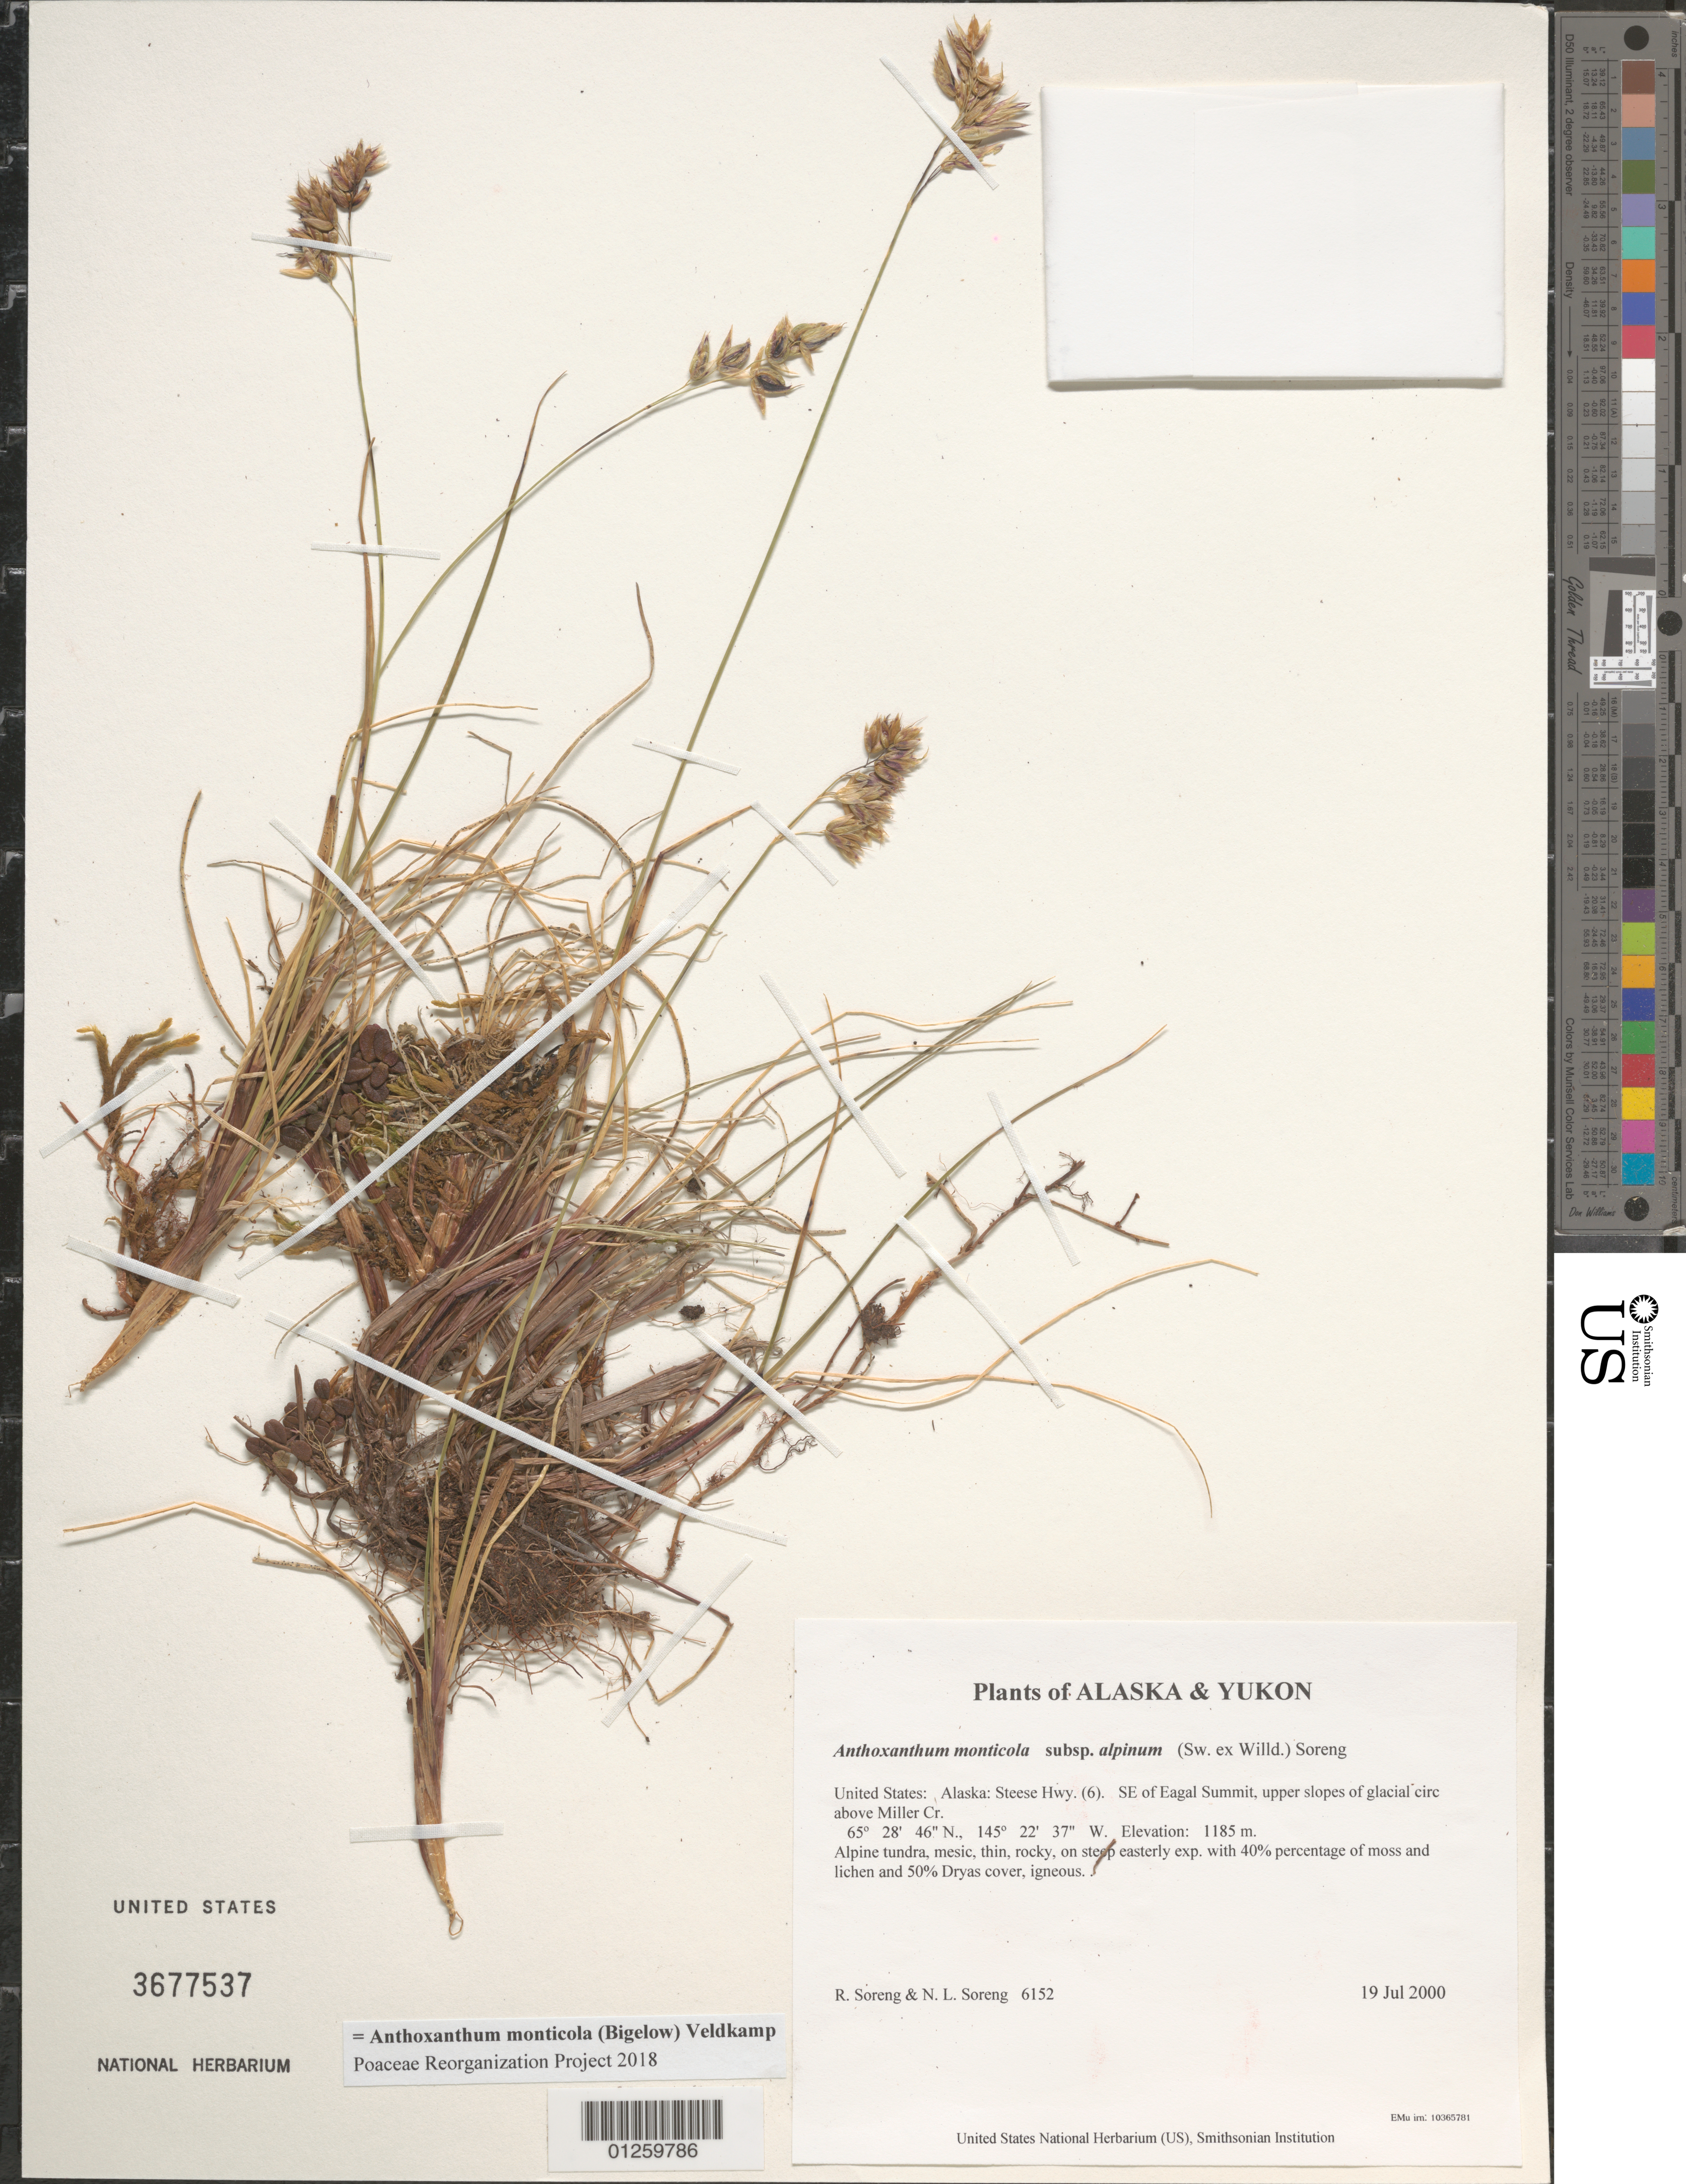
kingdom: Plantae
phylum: Tracheophyta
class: Liliopsida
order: Poales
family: Poaceae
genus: Anthoxanthum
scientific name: Anthoxanthum monticola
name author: (Bigelow) Veldkamp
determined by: Poaceae Reorganization Project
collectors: R. J. Soreng & N. L. Soreng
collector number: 6152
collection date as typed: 19 Jul 2000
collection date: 2000-07-19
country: United States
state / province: Alaska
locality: Steese Hwy. (6). SE of Eagal Summit, upper slopes of glacial circ above Miller Cr.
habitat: Alpine tundra, mesic, thin, rocky, on steep easterly exp. with 40% percentage of moss and lichen and 50% Dryas cover, igneous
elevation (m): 1185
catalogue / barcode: US 3677537